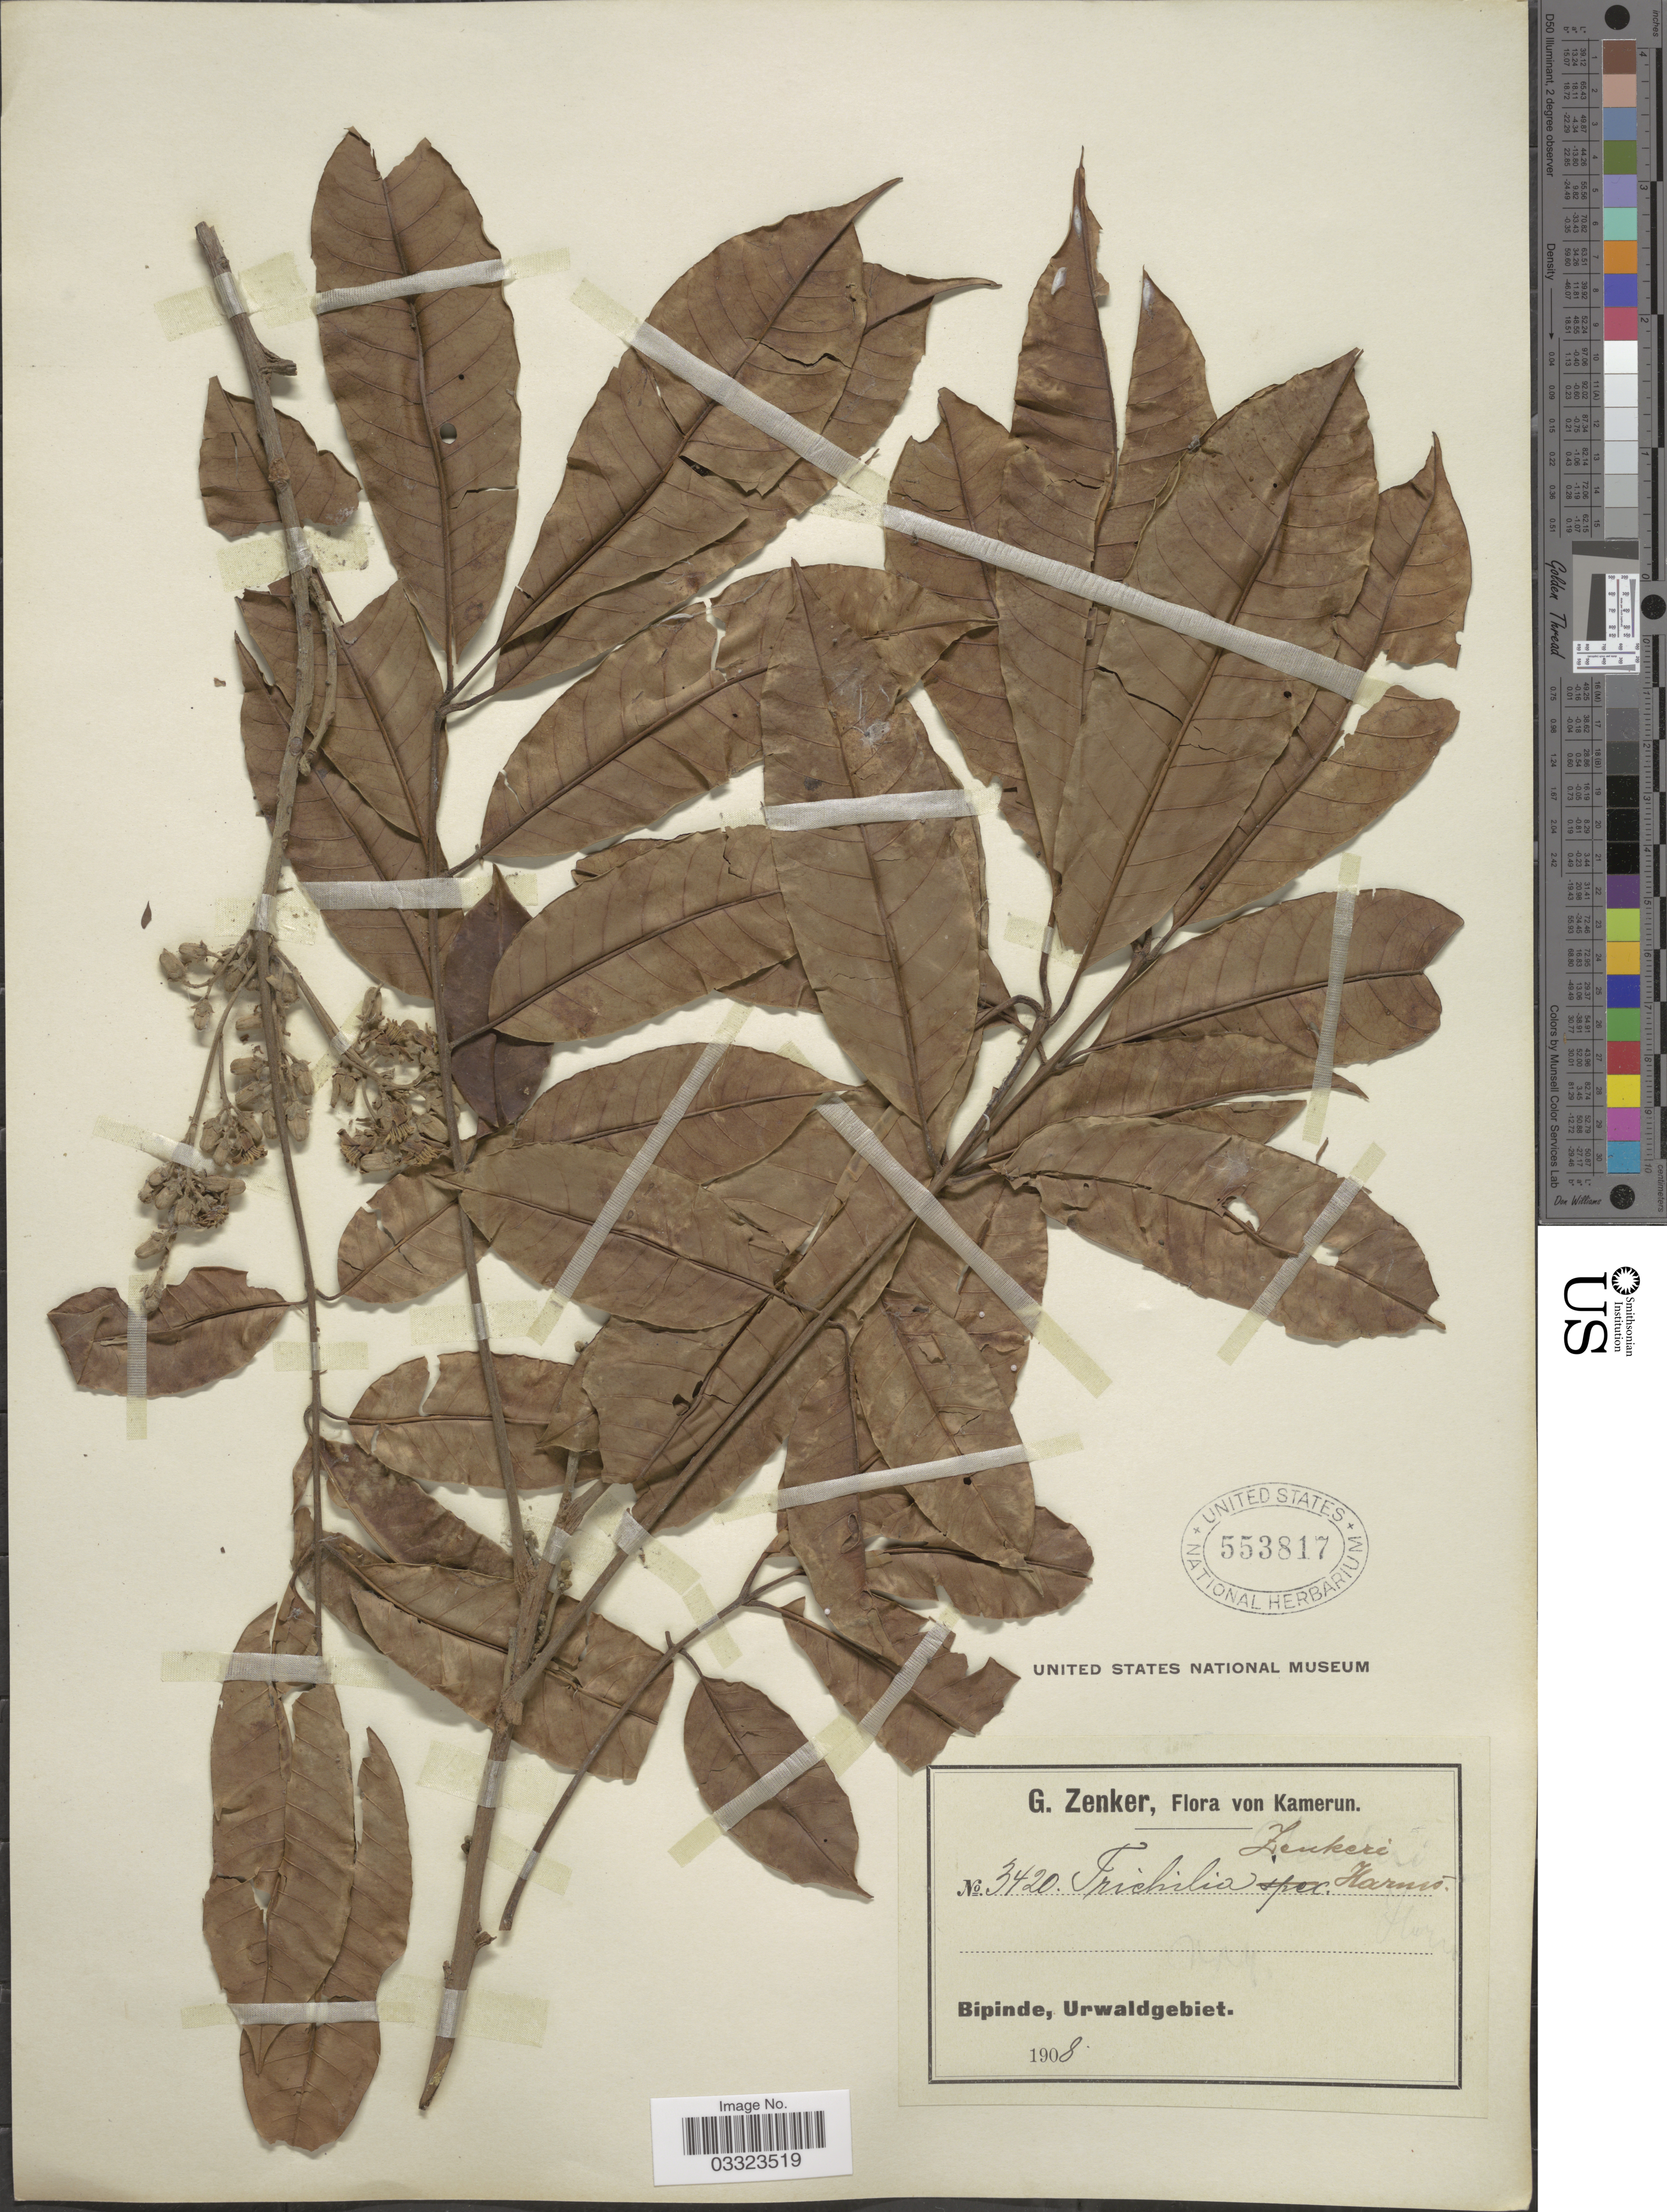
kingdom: Plantae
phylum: Tracheophyta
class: Magnoliopsida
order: Sapindales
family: Meliaceae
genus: Trichilia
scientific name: Trichilia heudelotii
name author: Planch. ex Oliv.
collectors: G. A. Zenker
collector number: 3420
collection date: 1908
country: Cameroon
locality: Kamerun. Bipinde, Urwaldgebiet.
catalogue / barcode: US 553817